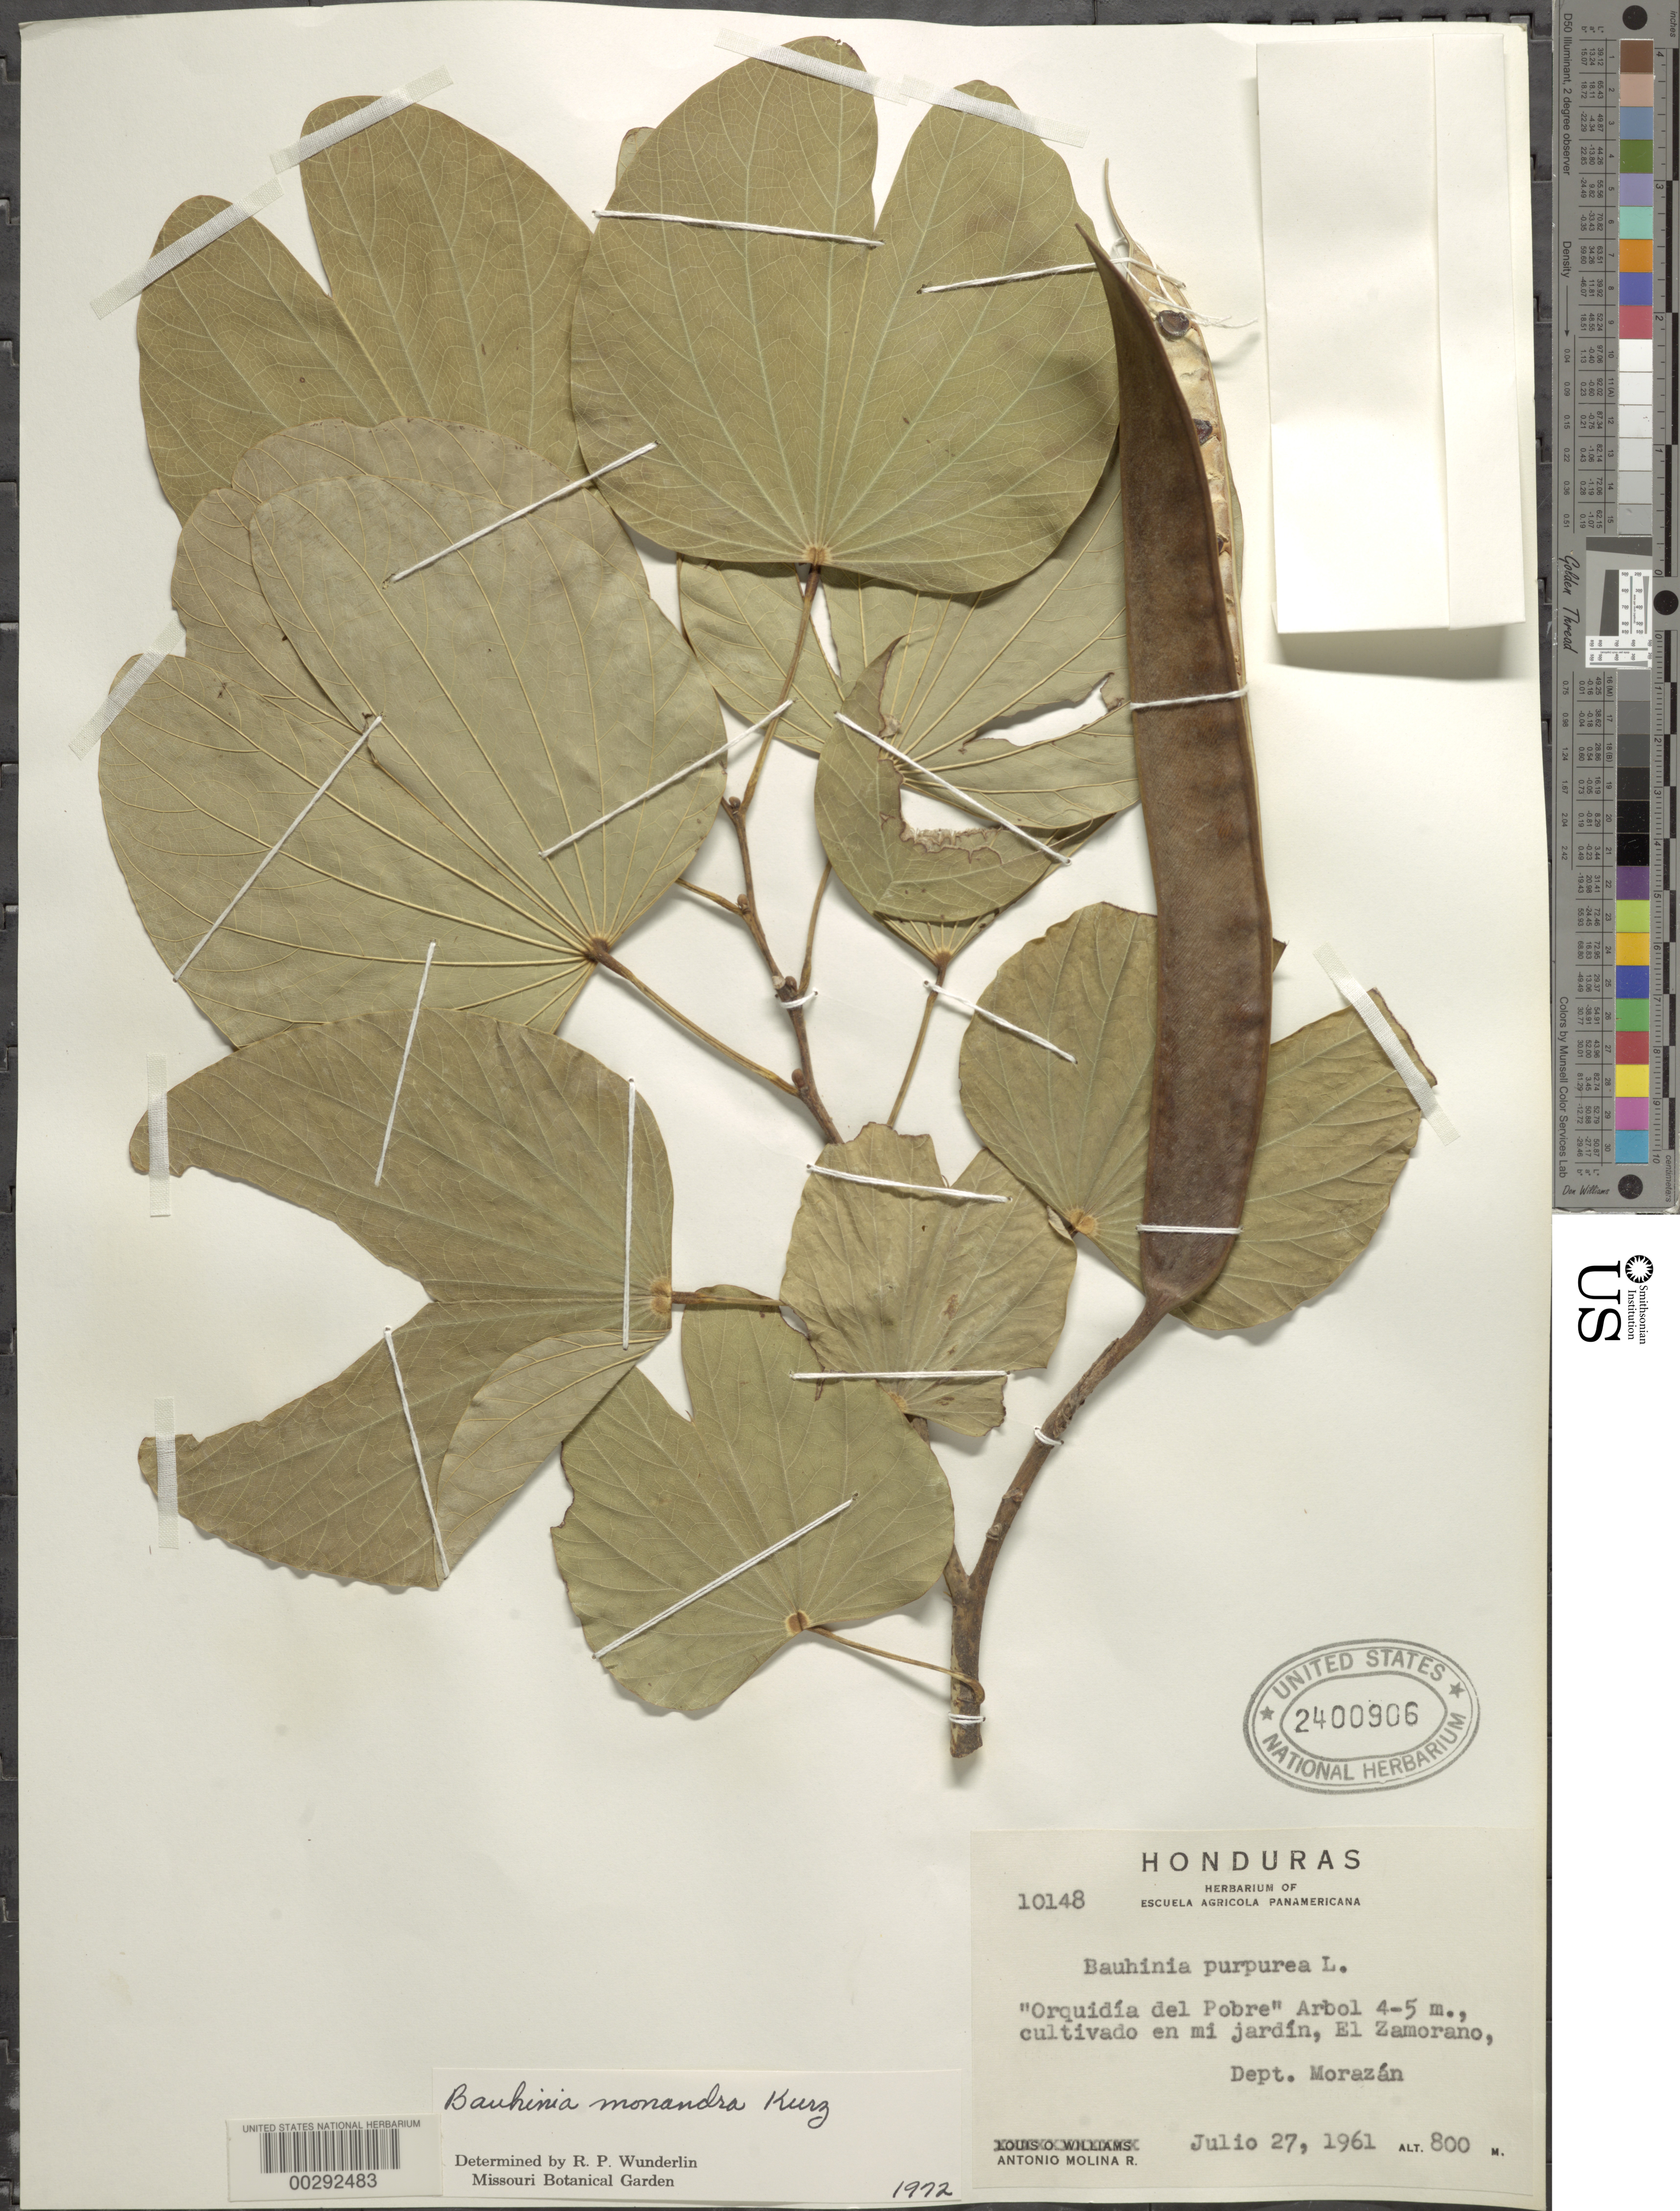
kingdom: Plantae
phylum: Tracheophyta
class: Magnoliopsida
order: Fabales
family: Fabaceae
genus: Bauhinia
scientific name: Bauhinia monandra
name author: Kurz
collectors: A. Molina R.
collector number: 10148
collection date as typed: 27 Jul 1961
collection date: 1961-07-27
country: Honduras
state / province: Fco. Morazán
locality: El Zamorano, A. Molina R.'s garden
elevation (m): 800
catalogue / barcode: US 2400906